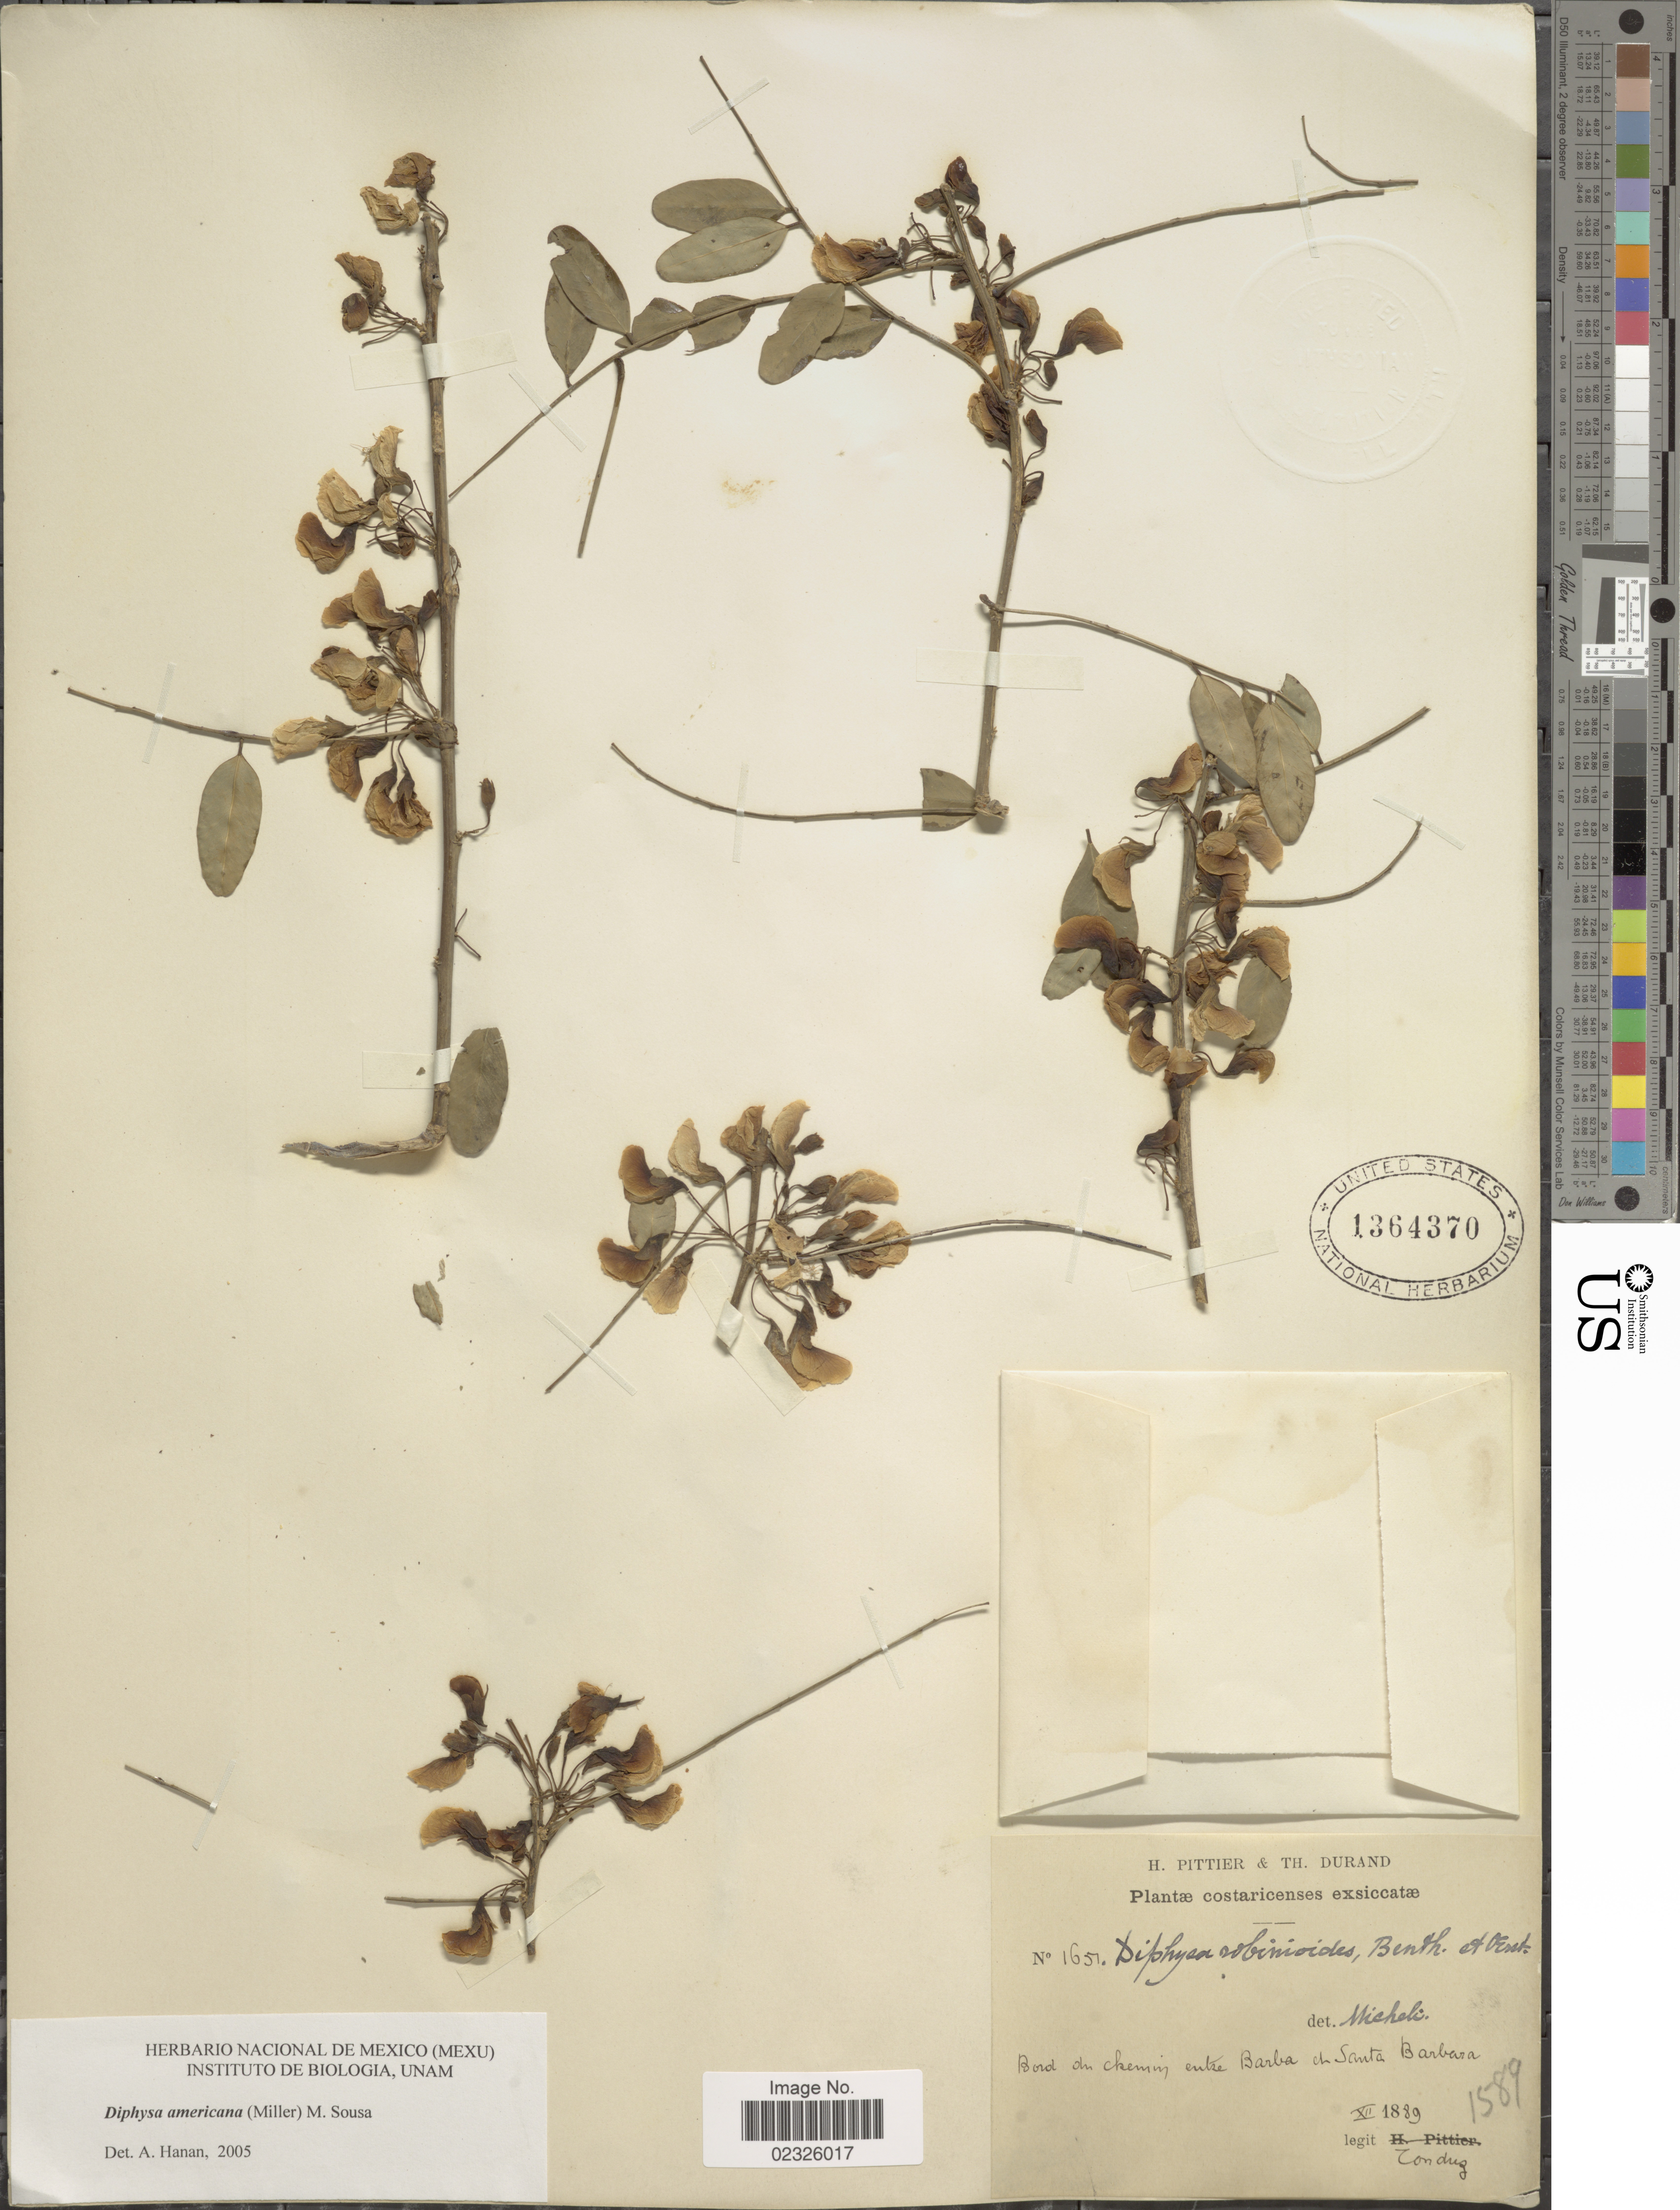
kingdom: Plantae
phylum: Tracheophyta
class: Magnoliopsida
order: Fabales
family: Fabaceae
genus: Diphysa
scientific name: Diphysa americana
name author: (Mill.) M. Sousa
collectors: H. F. Pittier & T. Durand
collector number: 1589/1651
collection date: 1889-12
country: Costa Rica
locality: Bord du chemin entre Barba [Barva] et Santa Barbara [roadside between Barva and Santa Barbara]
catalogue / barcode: US 1364370